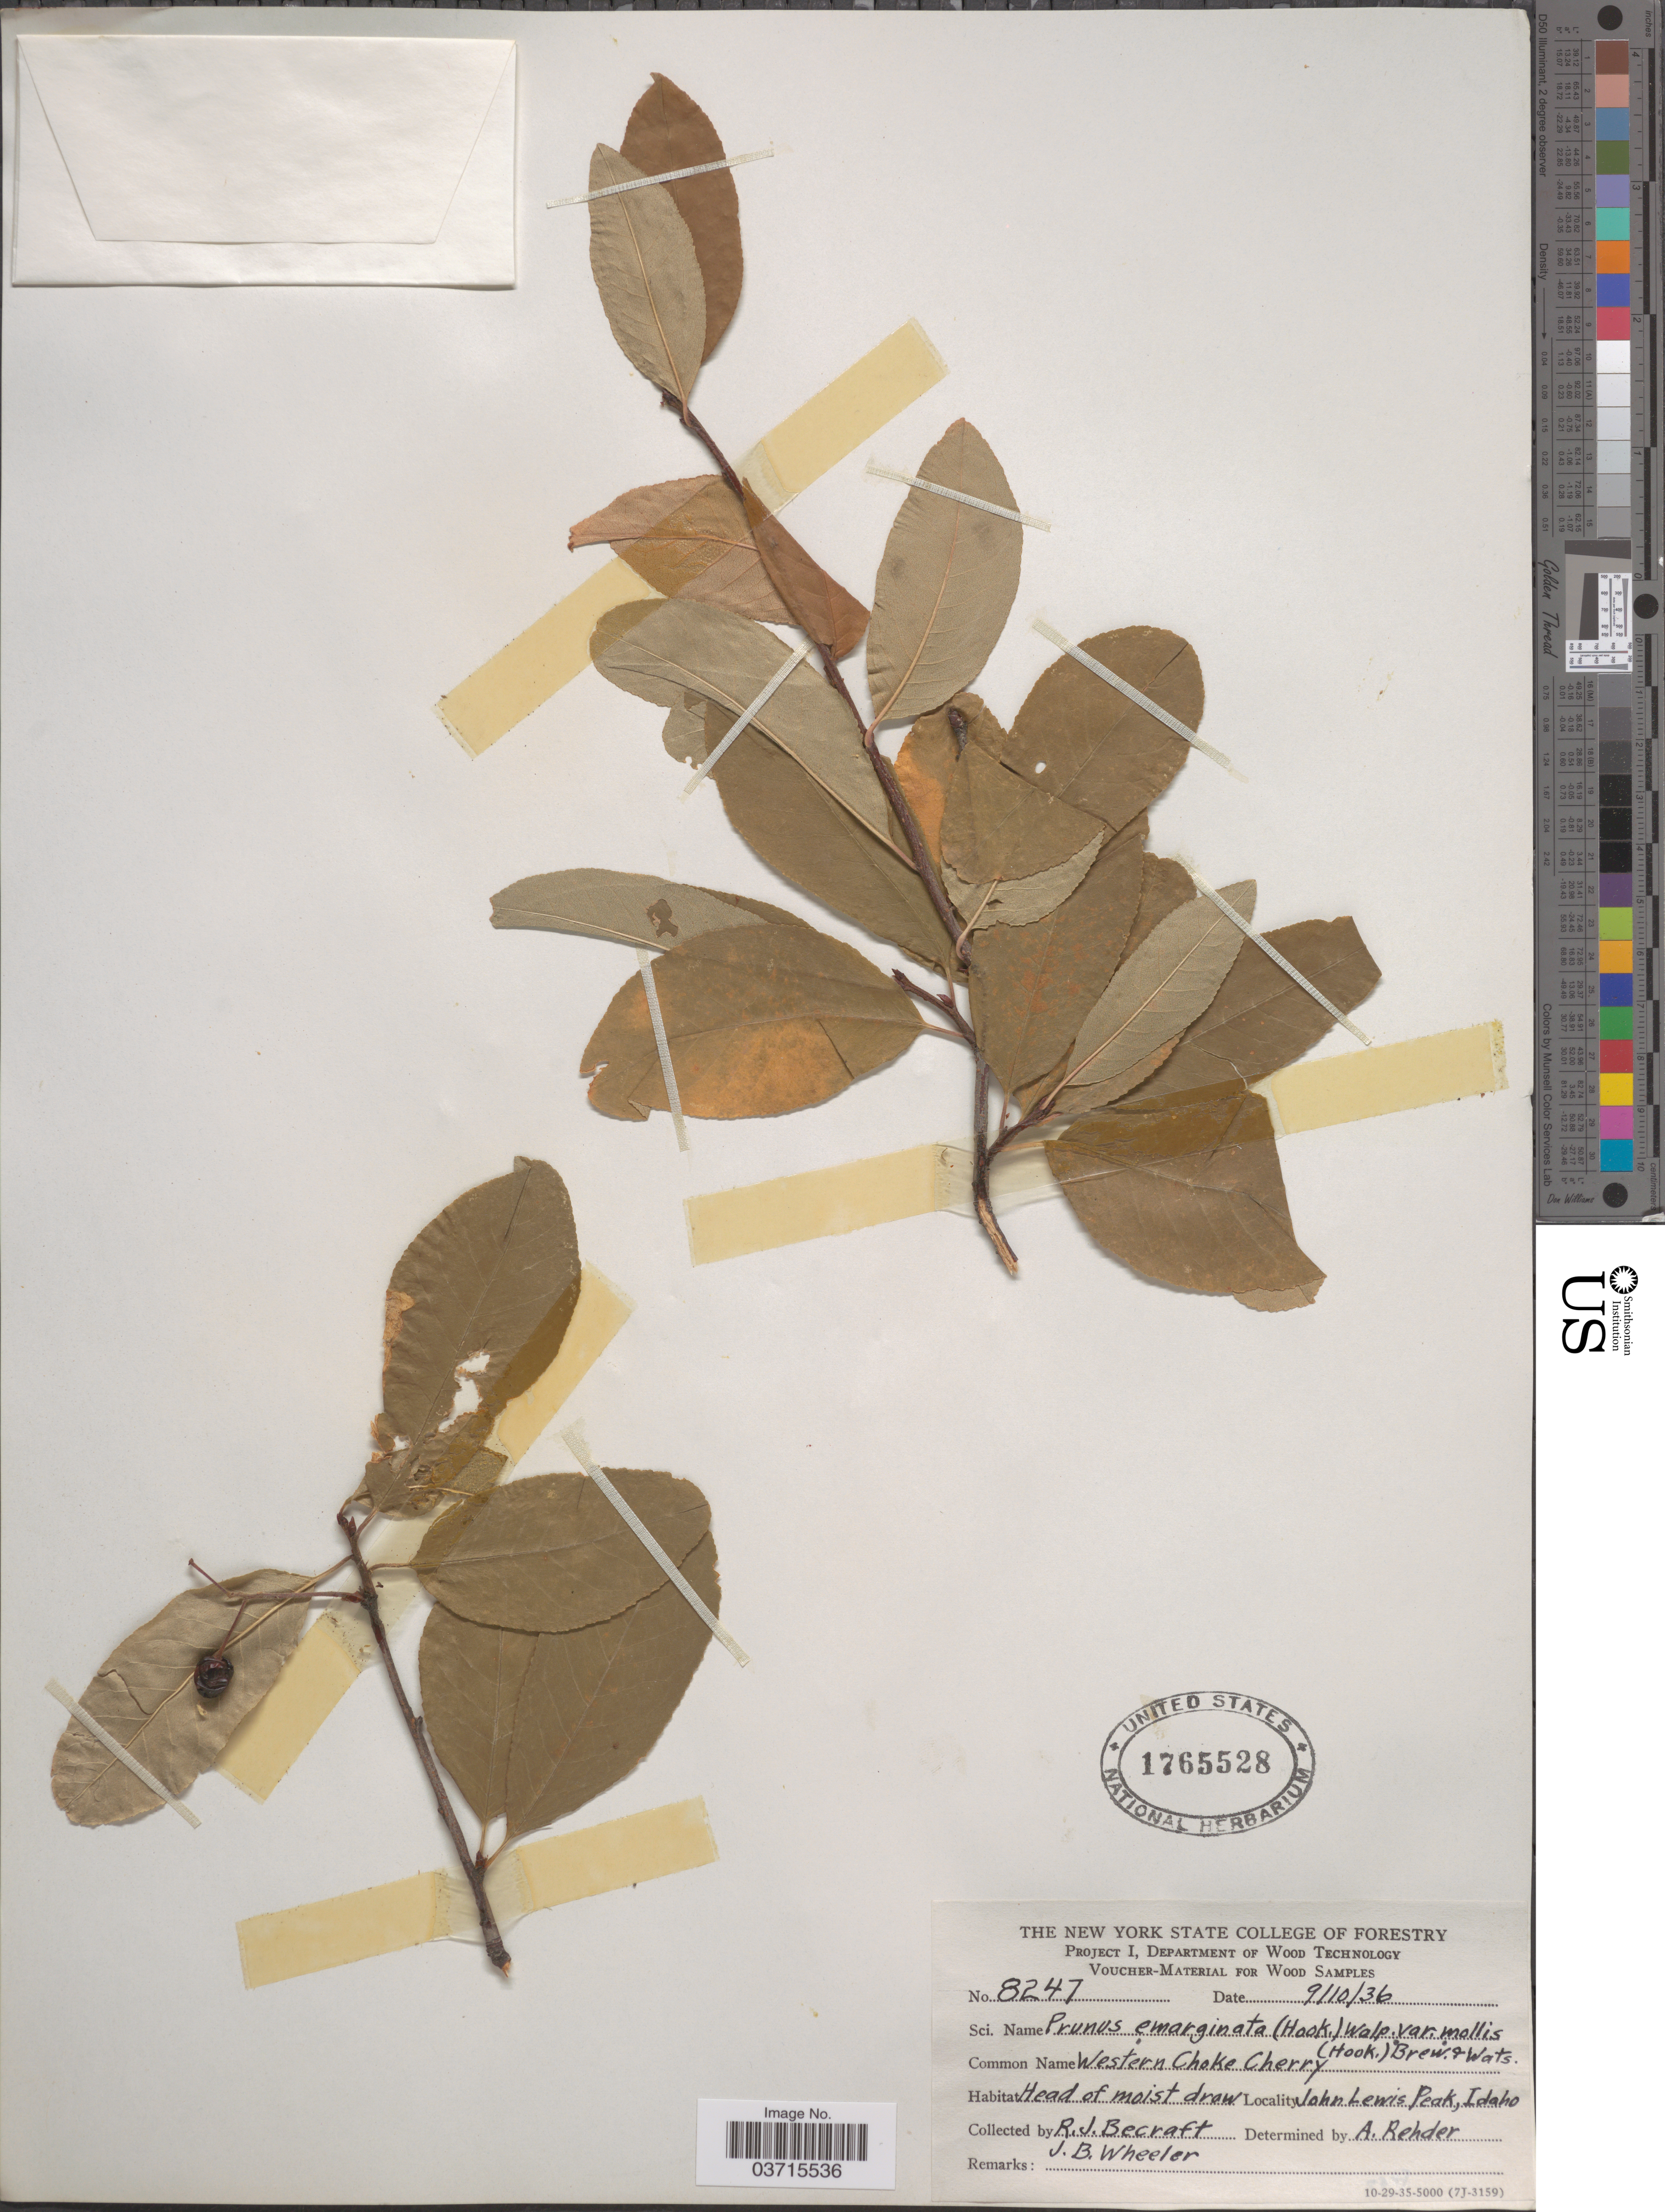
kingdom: Plantae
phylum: Tracheophyta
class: Magnoliopsida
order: Rosales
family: Rosaceae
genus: Prunus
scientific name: Prunus emarginata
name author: (Douglas ex Hook.) Eaton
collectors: R. Becraft & J. Wheeler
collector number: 8247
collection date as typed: Transcribed d/m/y: 10/9/36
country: United States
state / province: Idaho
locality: John Lewis Peak.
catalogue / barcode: US 1765528